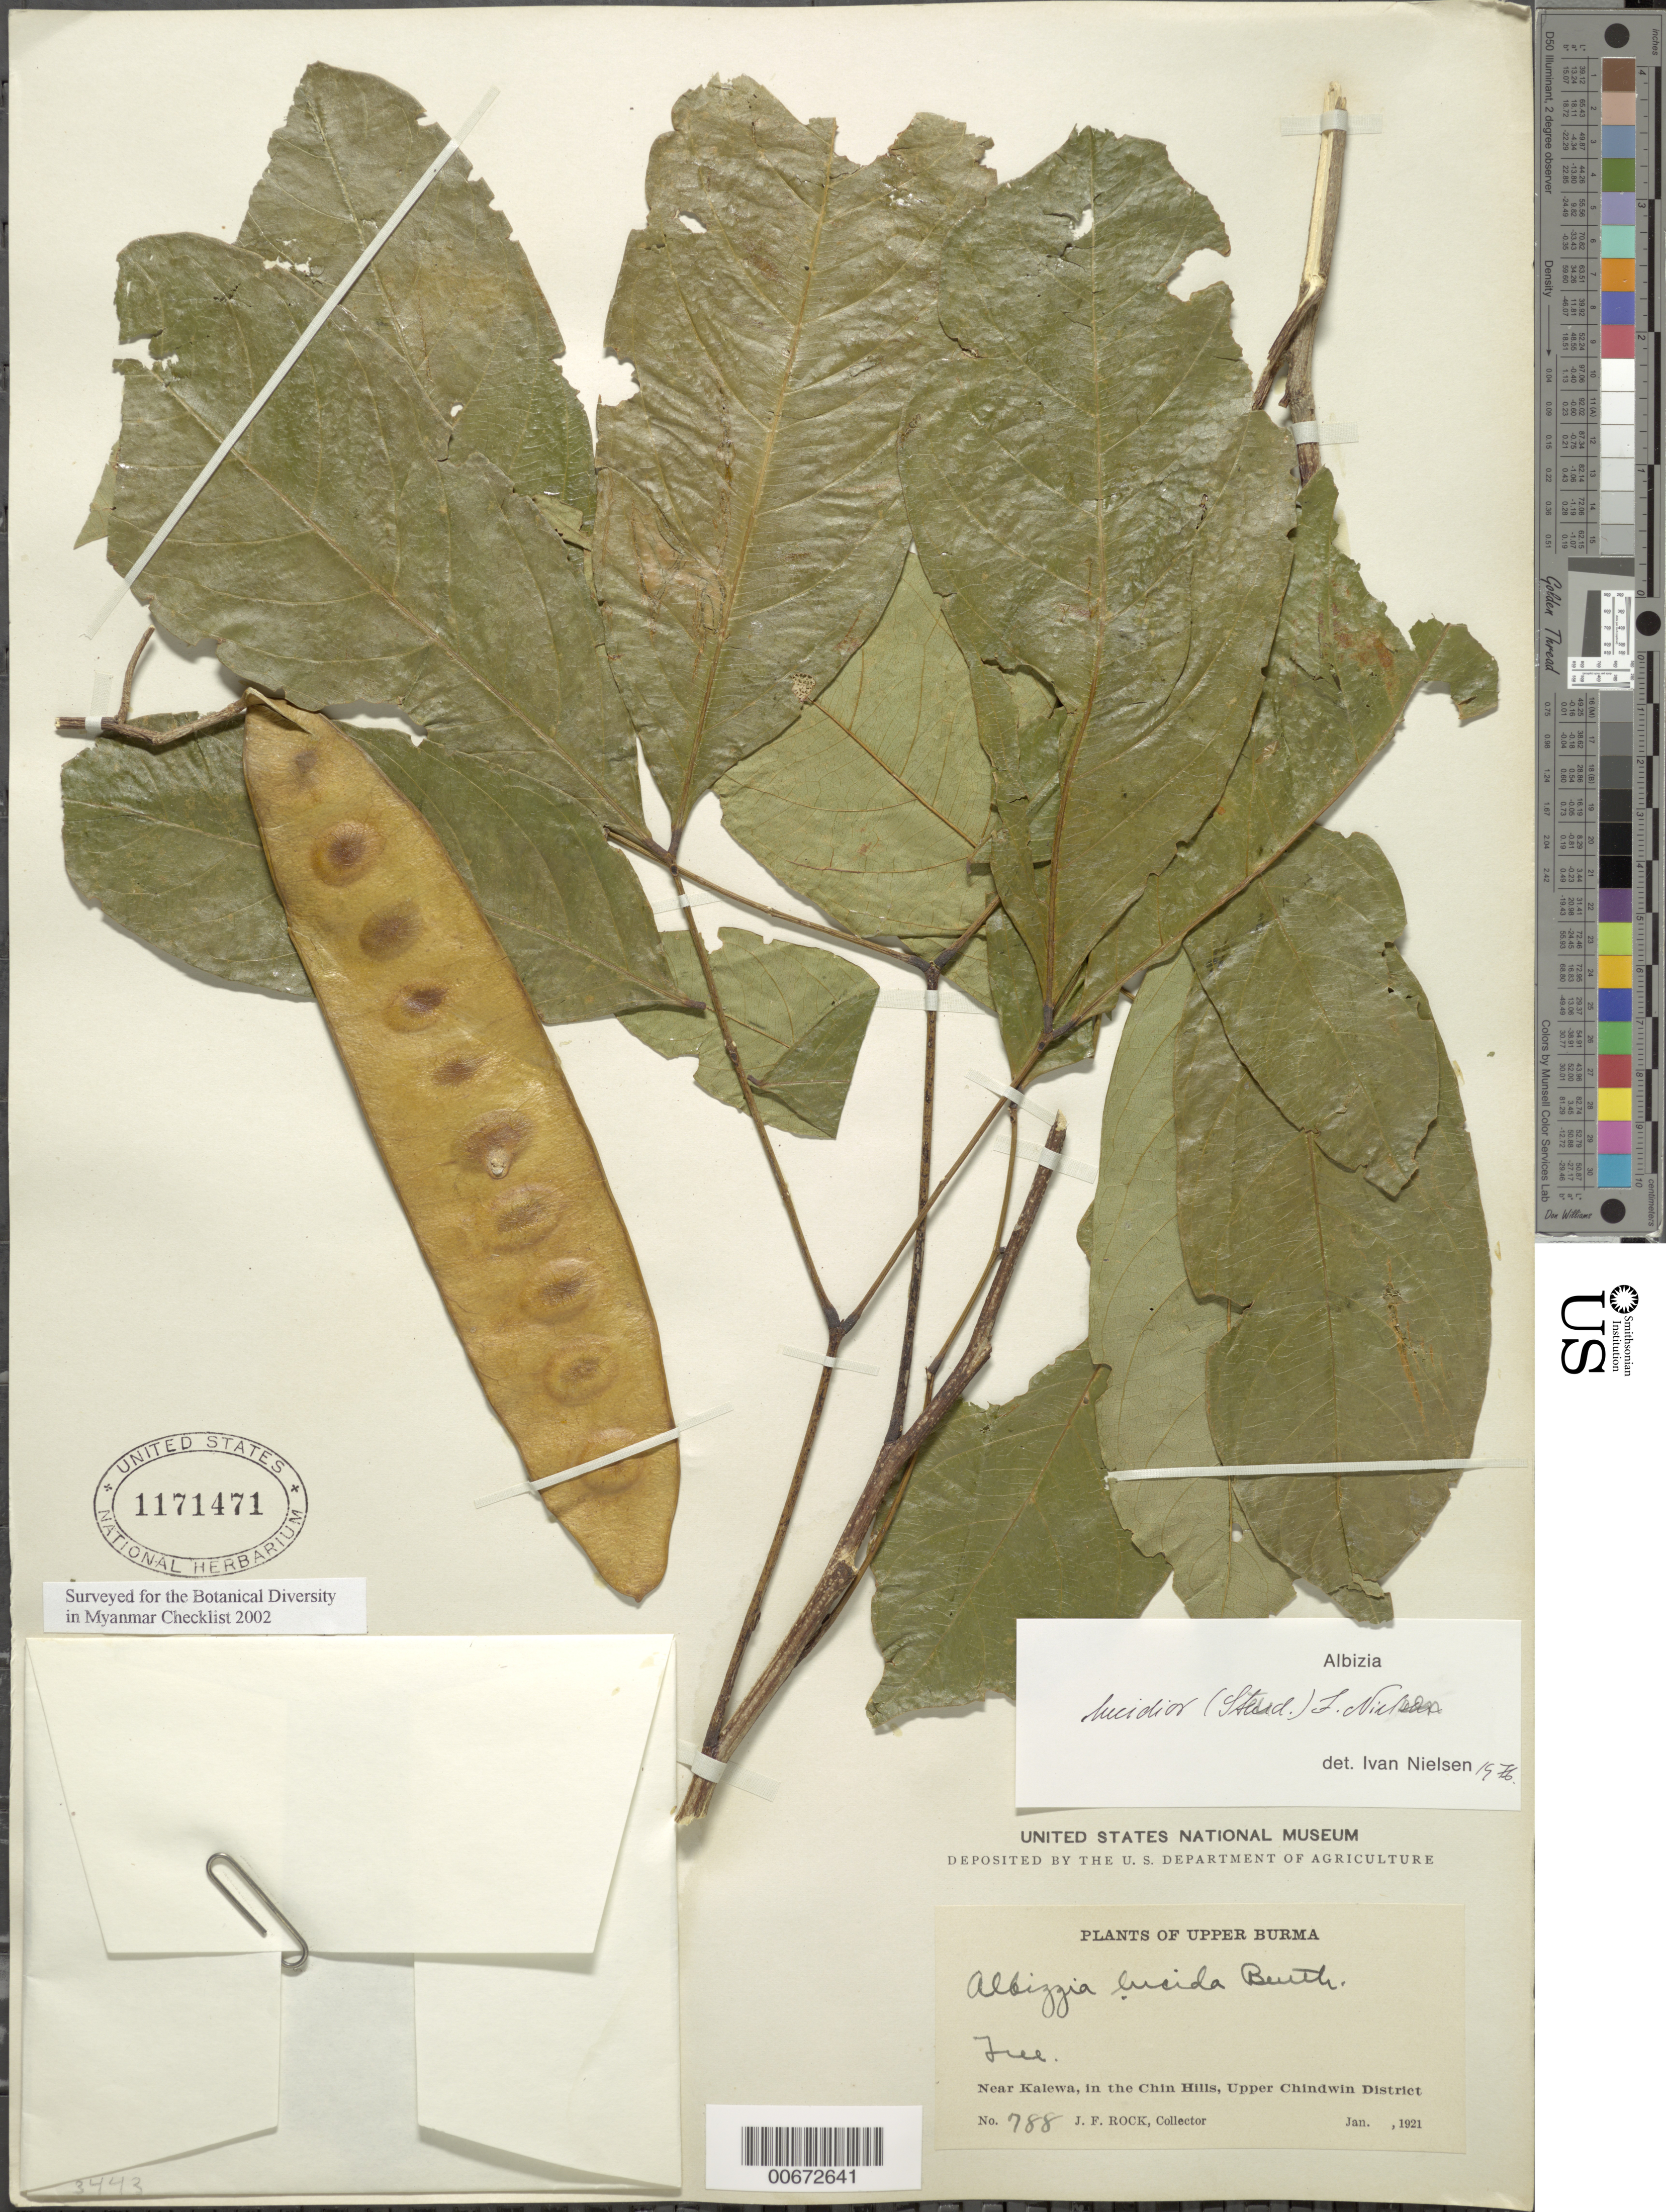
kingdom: Plantae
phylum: Tracheophyta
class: Magnoliopsida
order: Fabales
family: Fabaceae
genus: Albizia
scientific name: Albizia lucidior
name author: (Steud.) H. Hara ex I.C. Nielsen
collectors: J. F. Rock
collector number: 788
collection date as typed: Jan 1921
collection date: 1921-01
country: Myanmar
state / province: Chin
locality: Upper Burma, near Kalewa, in the Chin Hills, Upper Chinwin Dist.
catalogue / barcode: US 1171471